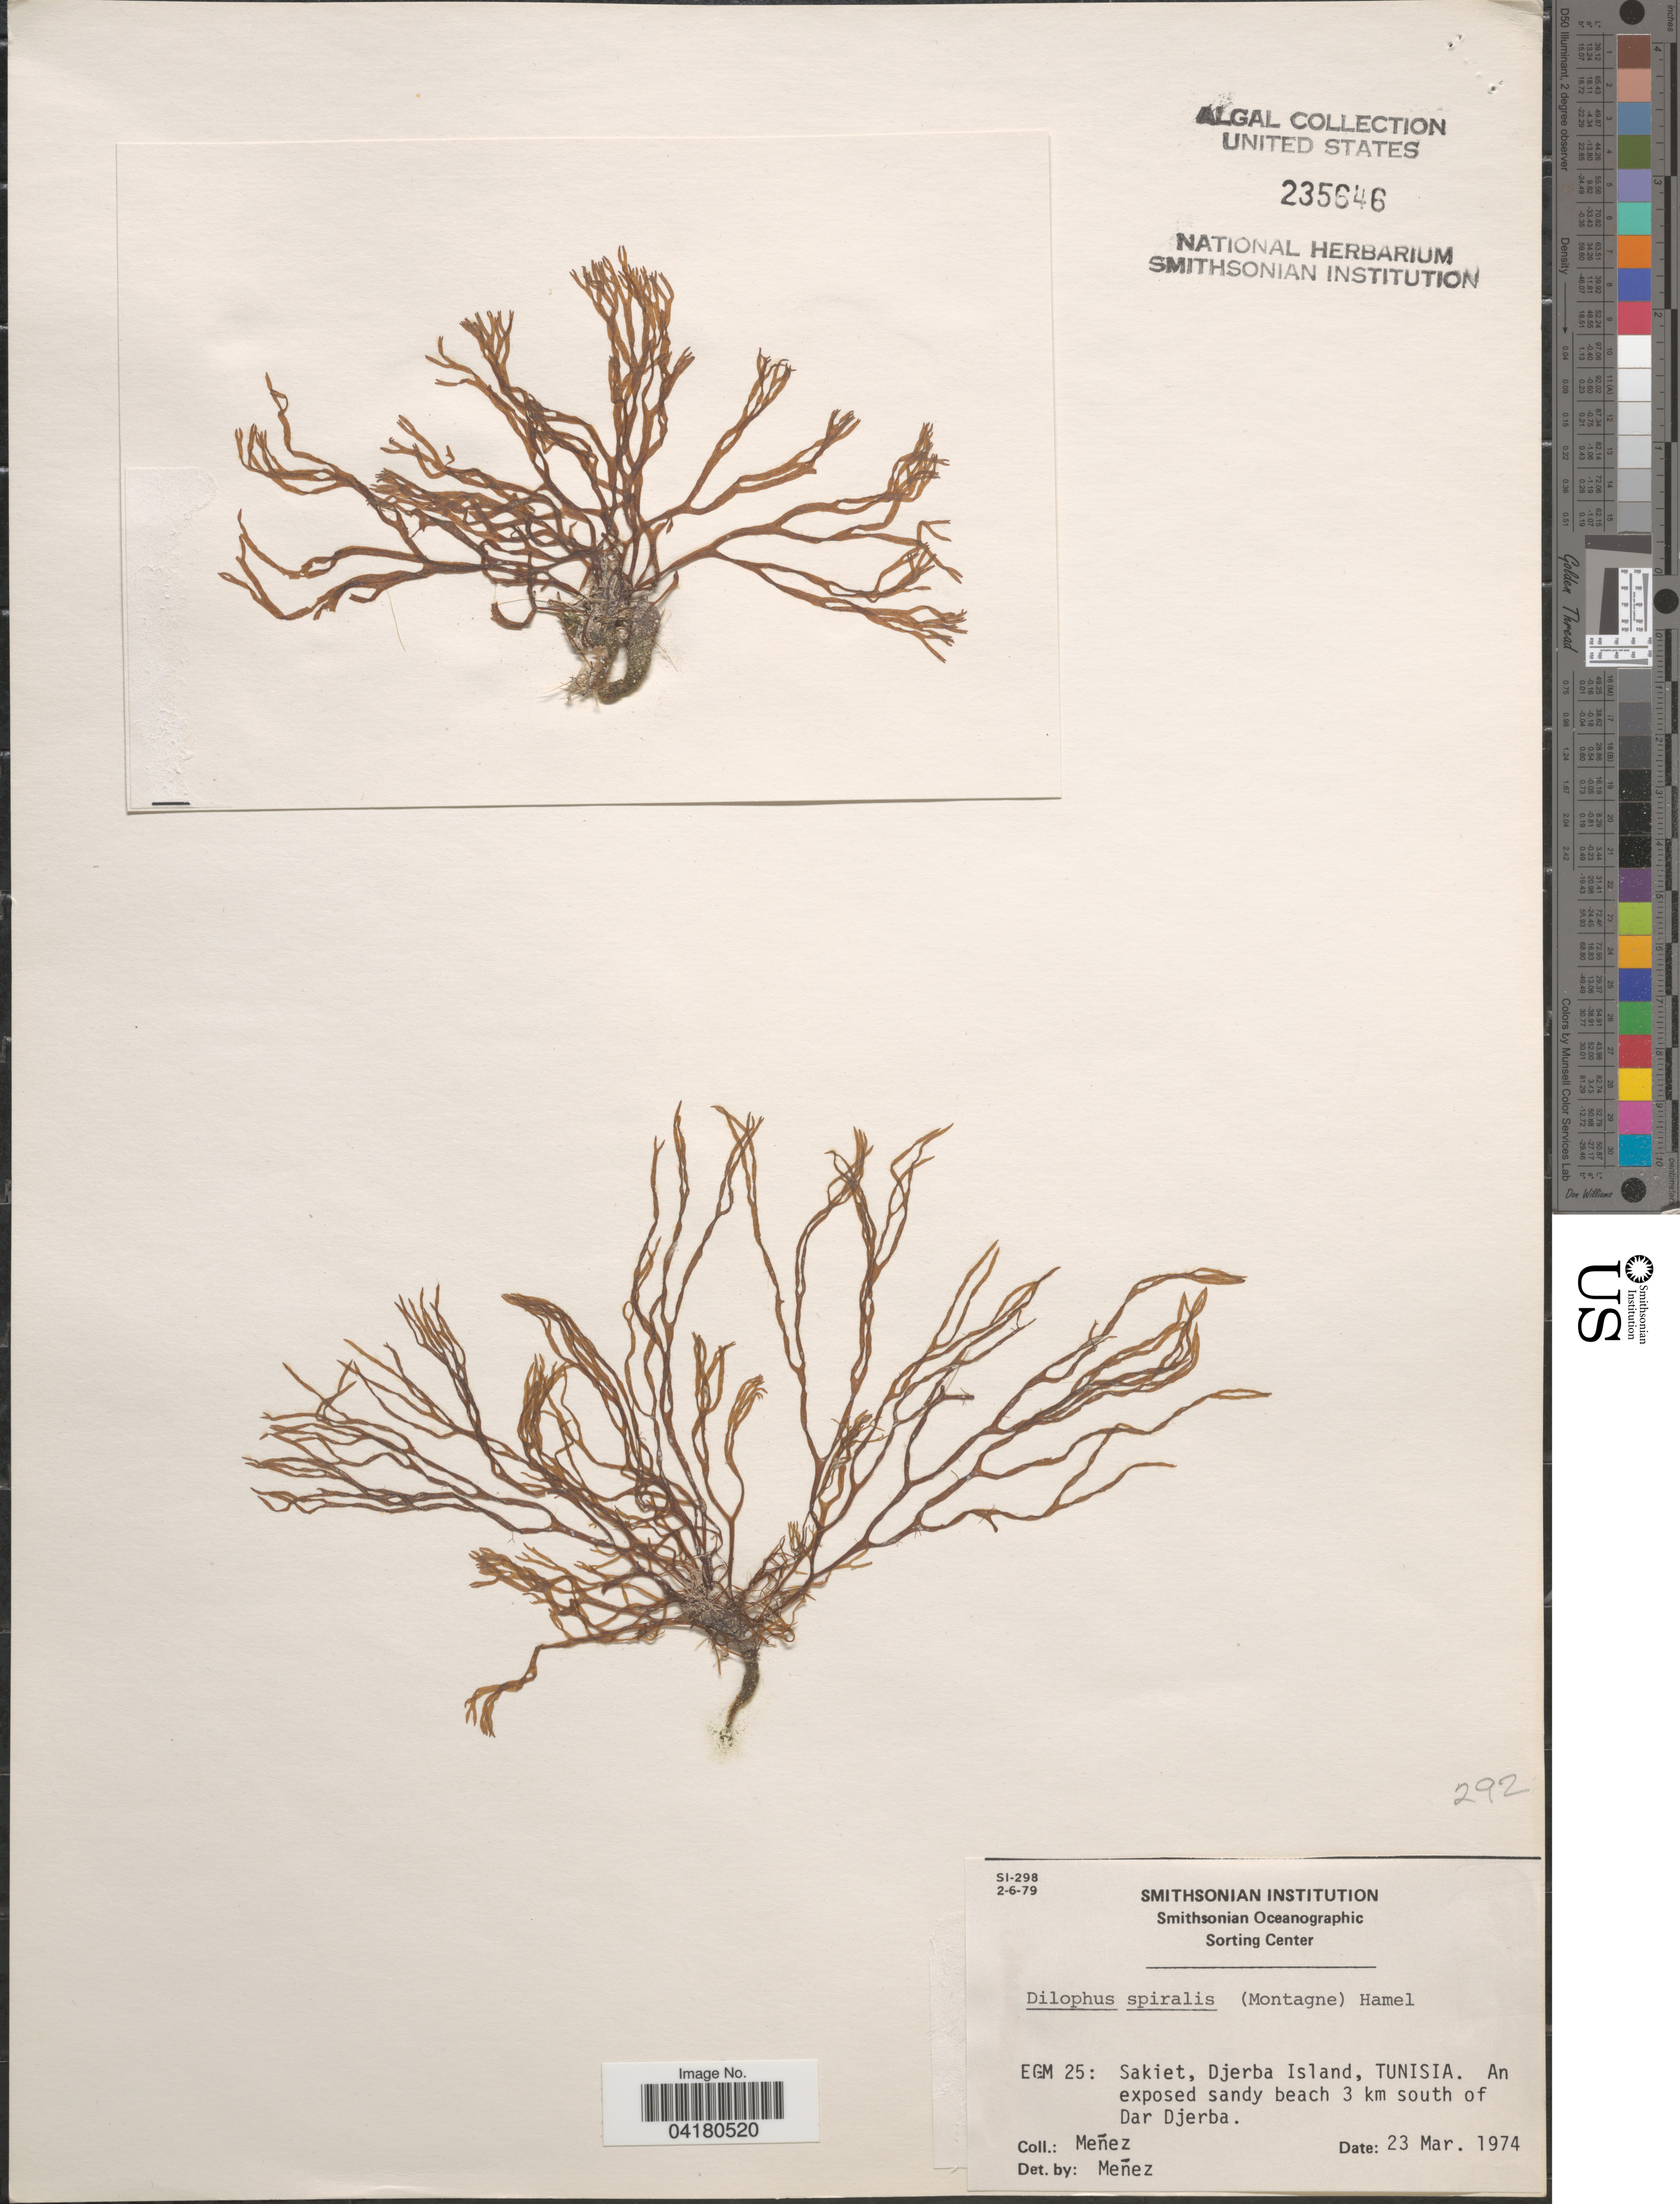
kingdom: Chromista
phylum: Ochrophyta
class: Phaeophyceae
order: Dictyotales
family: Dictyotaceae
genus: Dictyota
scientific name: Dictyota spiralis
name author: Mont.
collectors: Menez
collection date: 1974-03-23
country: Tunisia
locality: EGM 25: Sakiet, Djerba Island, Tunisia. An exposed sandy beach 3 km south of Dar Djerba.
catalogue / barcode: US 235646